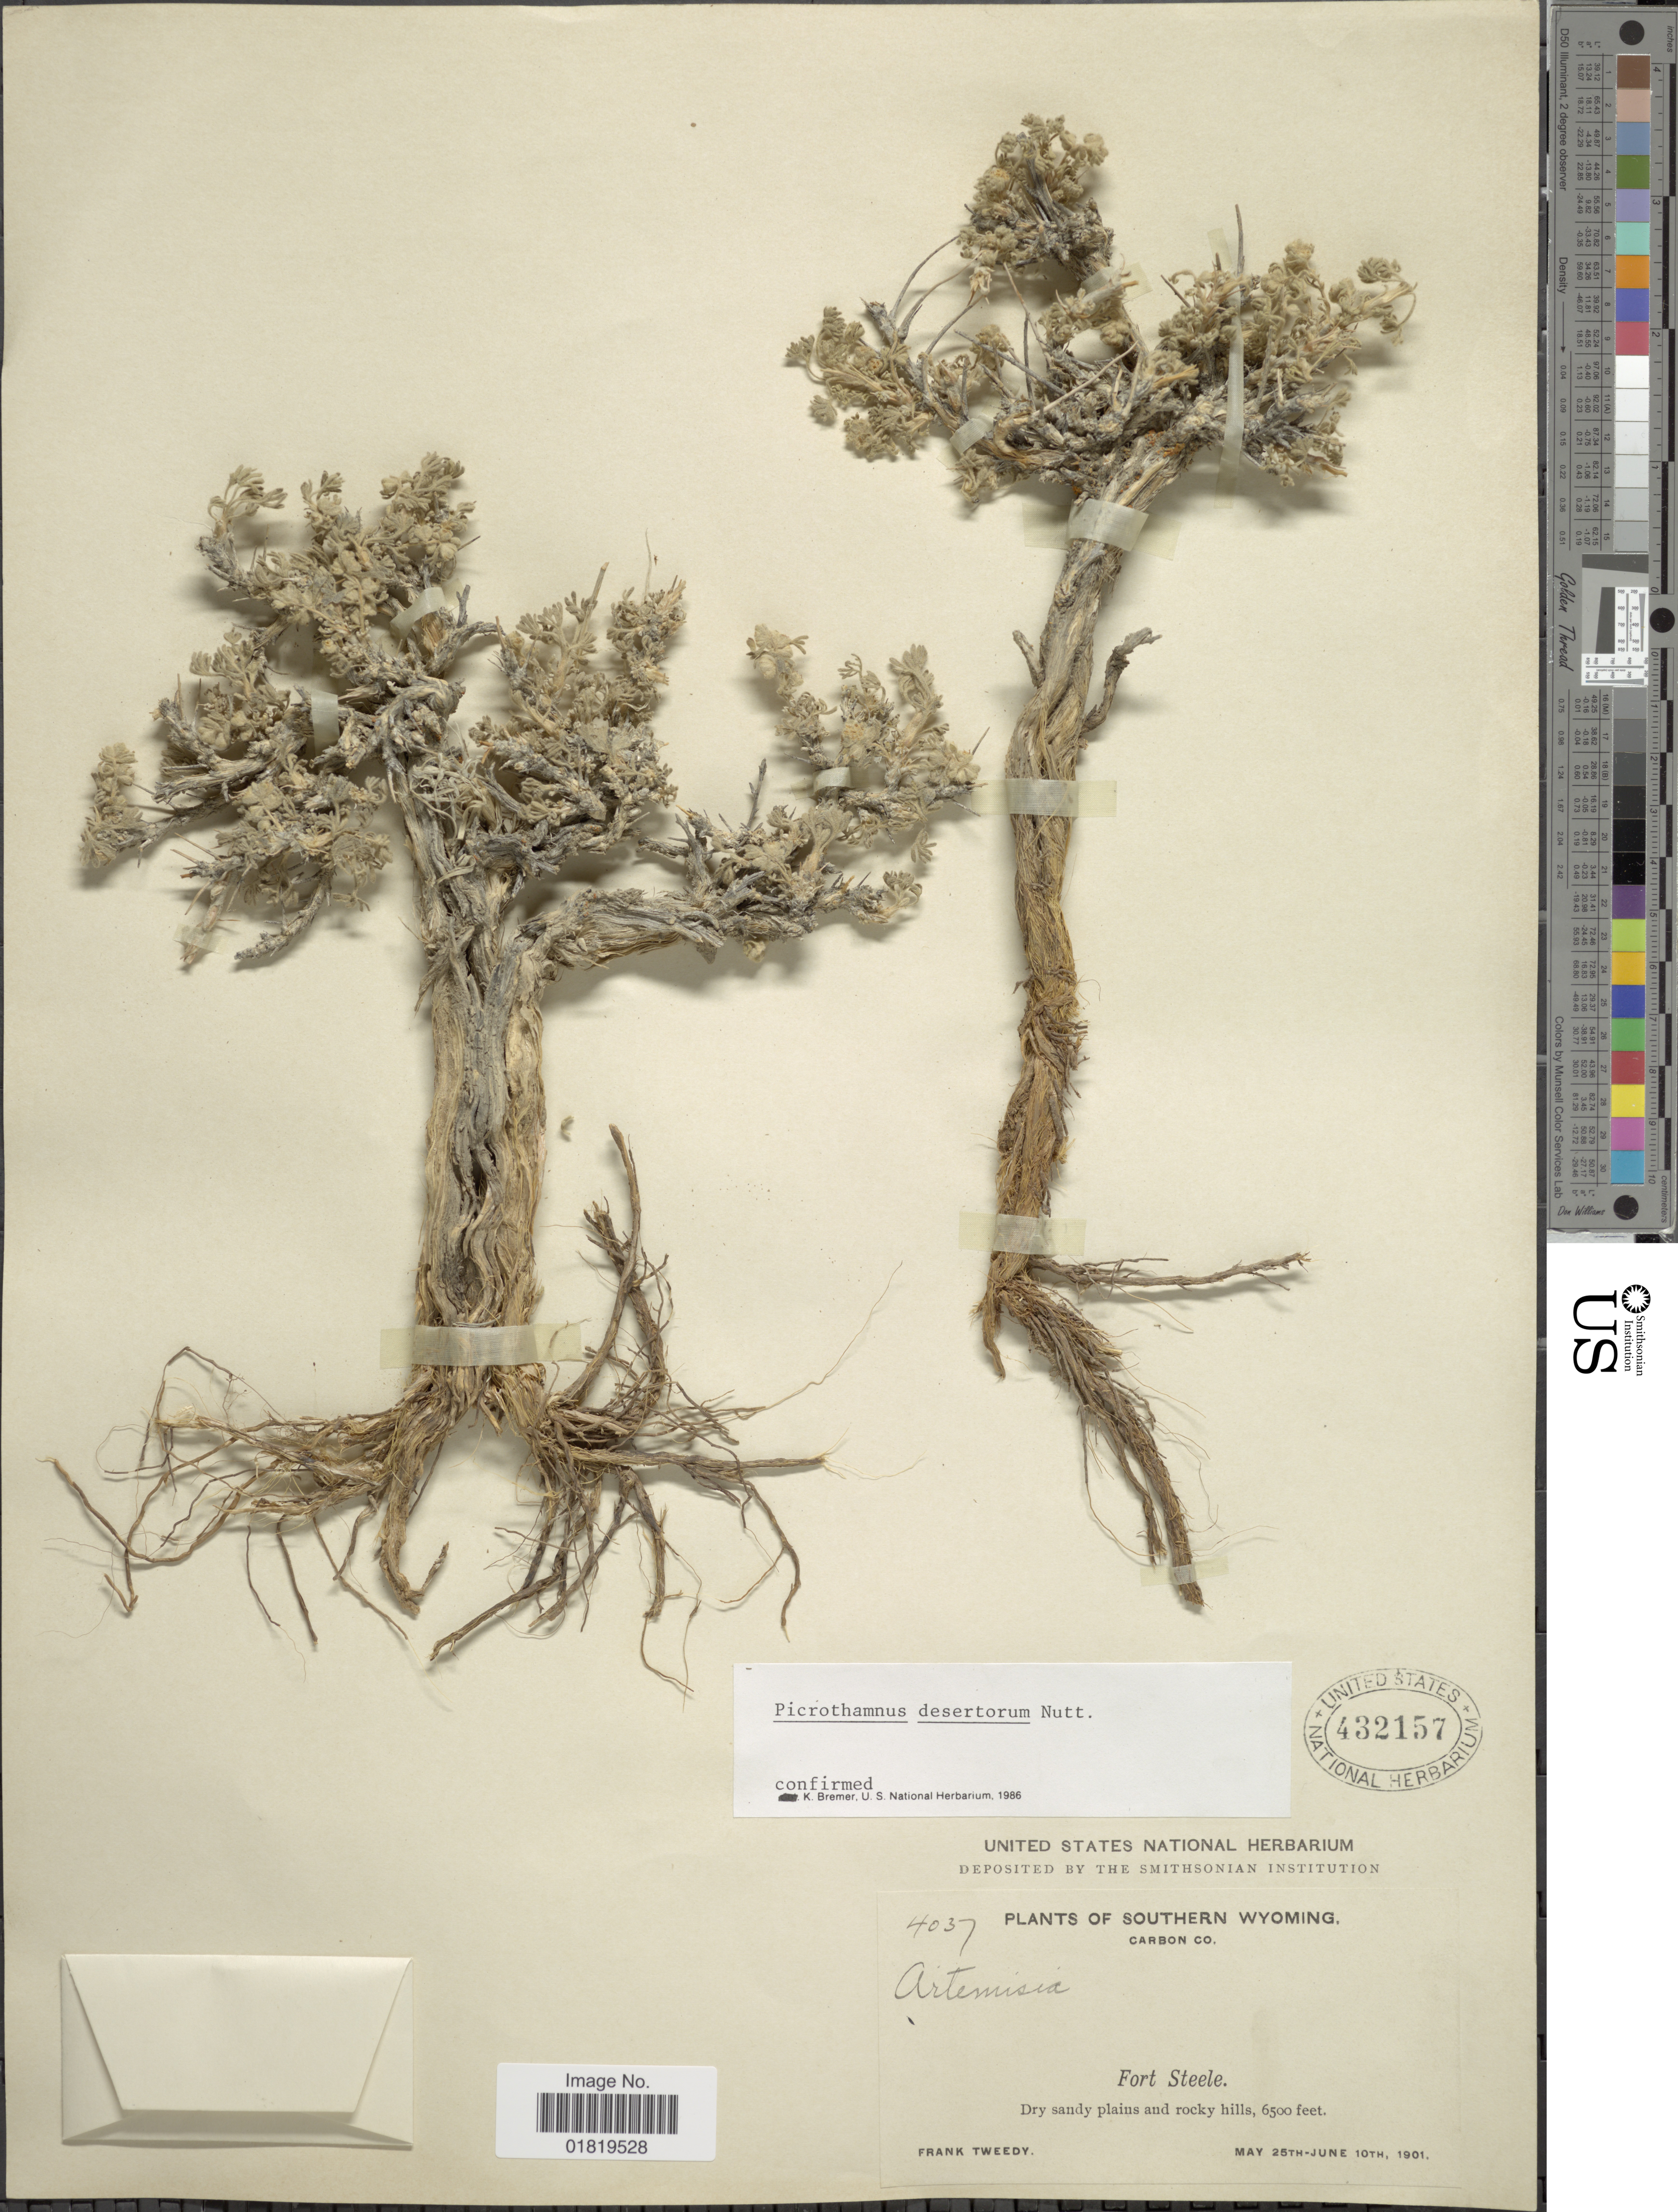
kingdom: Plantae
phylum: Tracheophyta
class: Magnoliopsida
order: Asterales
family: Asteraceae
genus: Picrothamnus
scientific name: Picrothamnus desertorum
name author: Nutt.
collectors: F. Tweedy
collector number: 4037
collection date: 1901-05-25/1901-06-10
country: United States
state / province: Wyoming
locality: Southern Wyoming, Carbon Co., Fort Steele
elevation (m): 1981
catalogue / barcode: US 432157